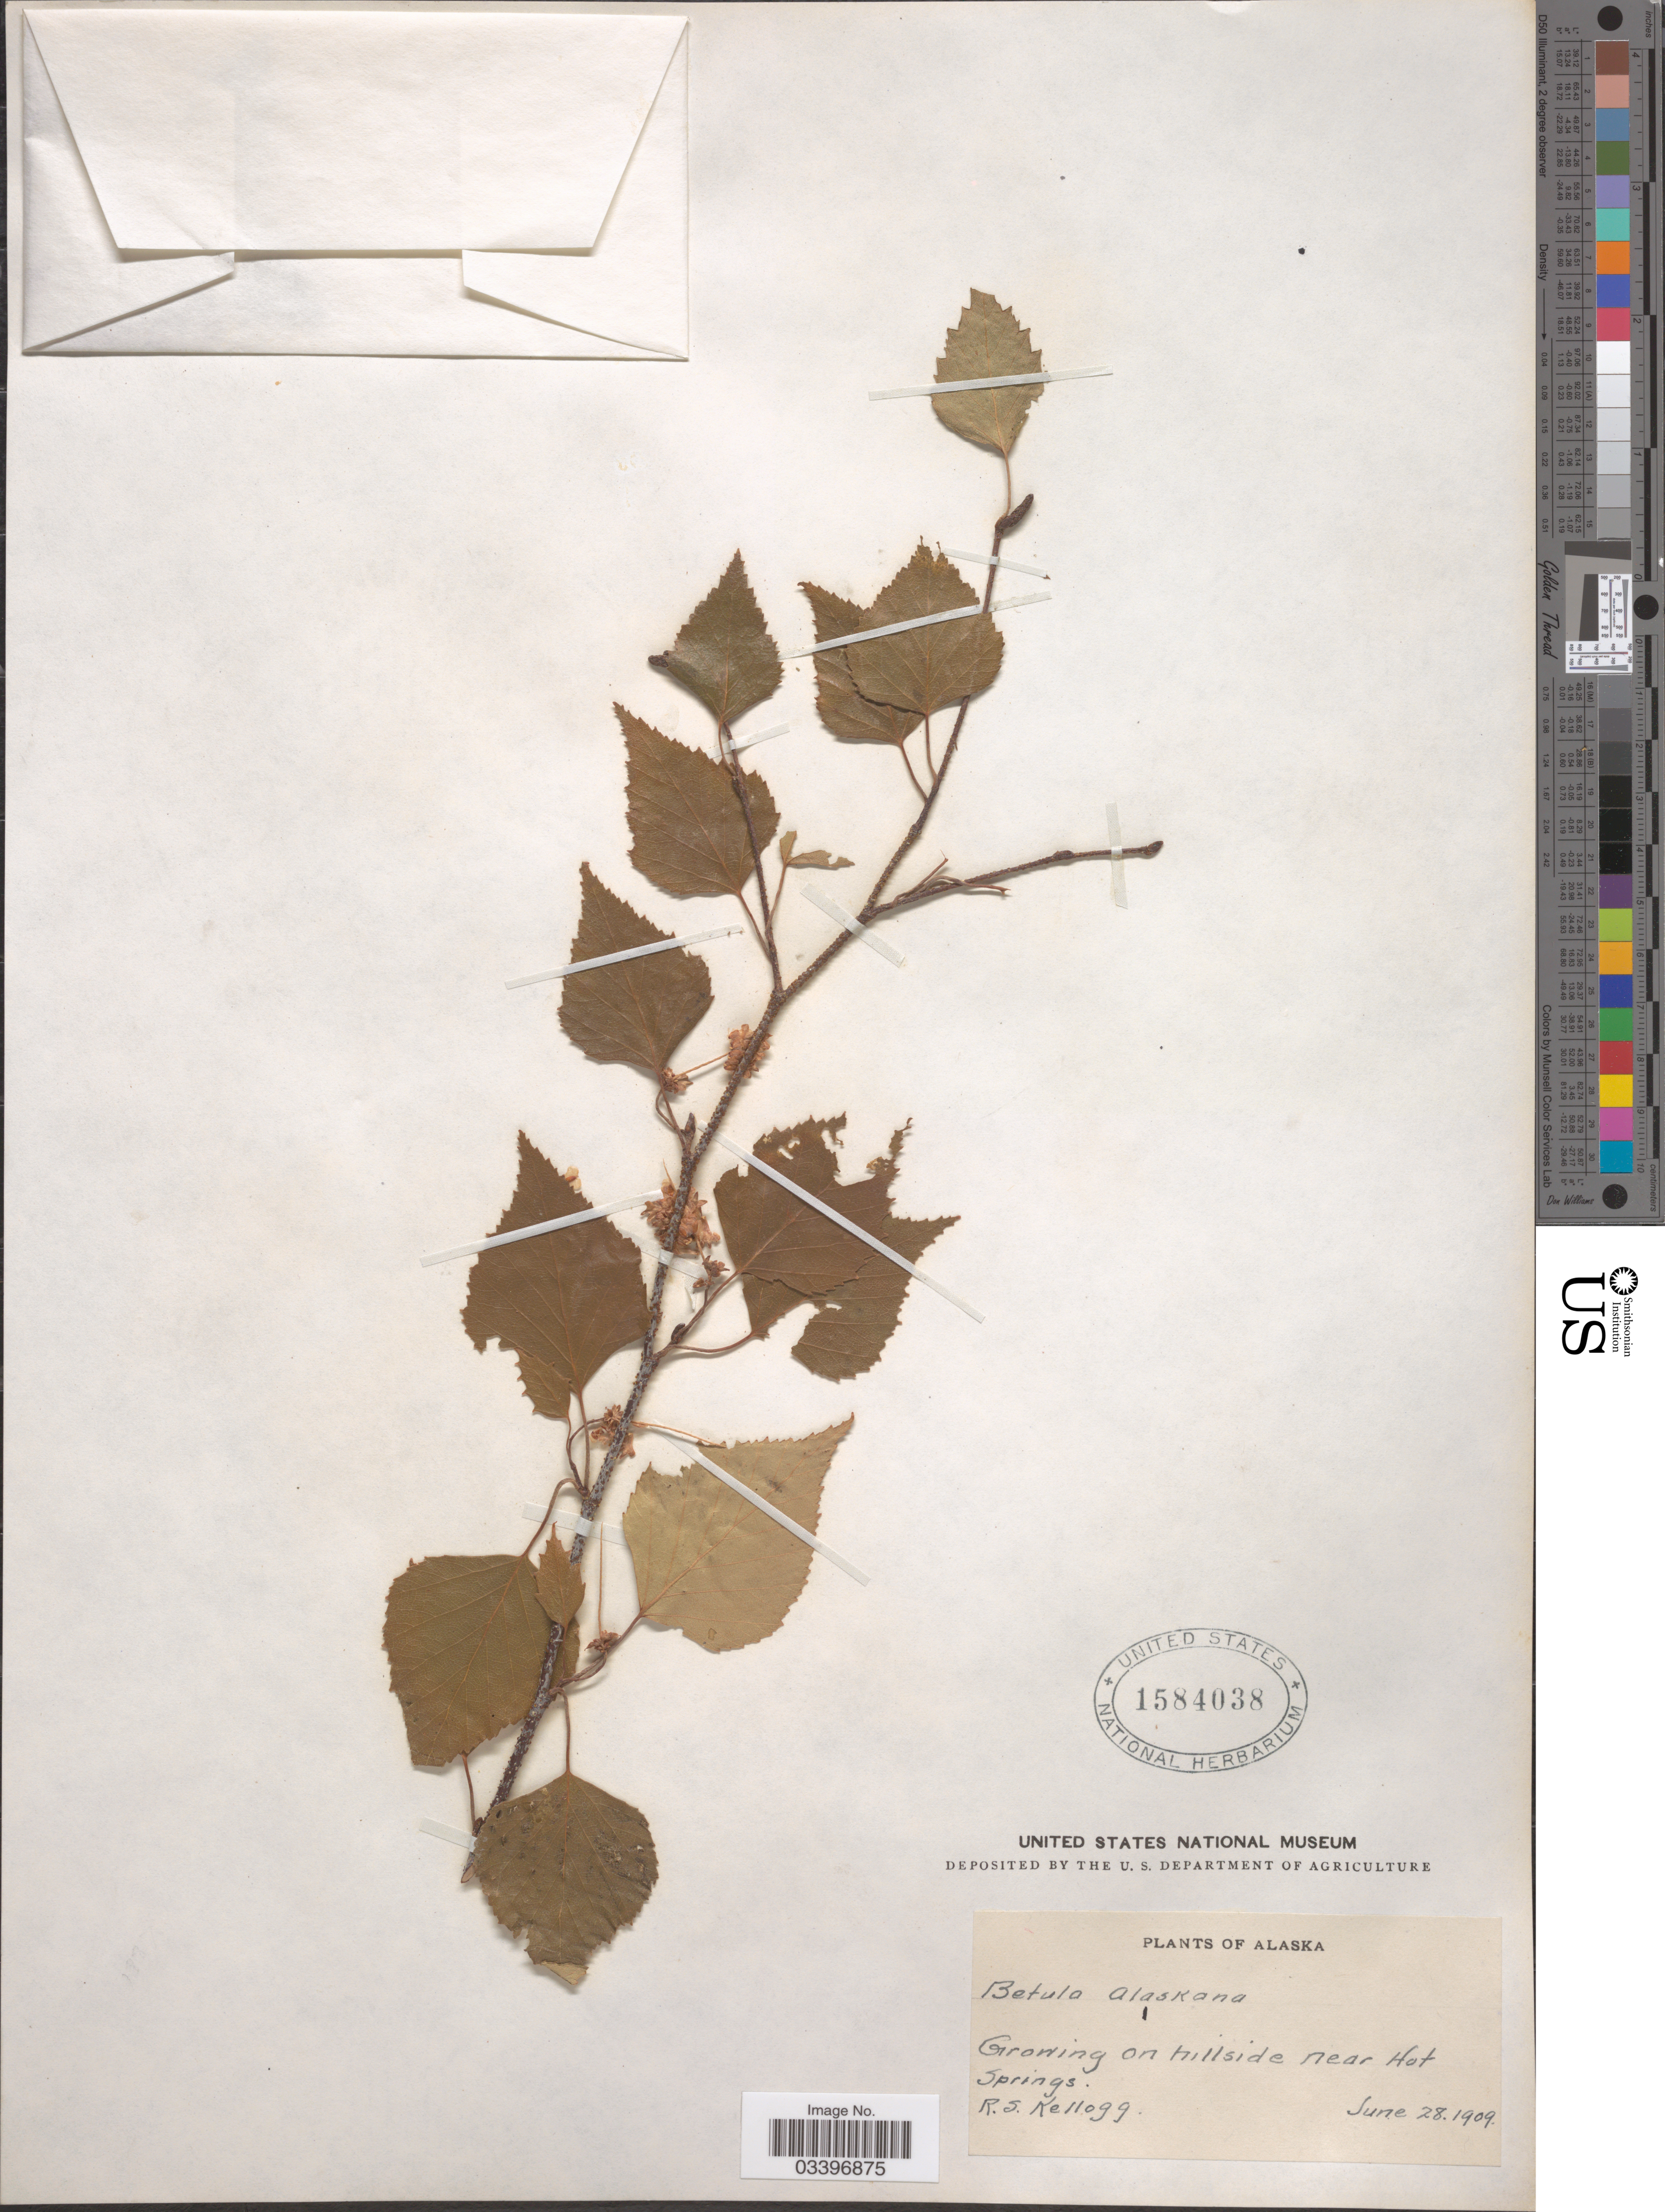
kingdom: Plantae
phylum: Tracheophyta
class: Magnoliopsida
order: Fagales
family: Betulaceae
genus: Betula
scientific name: Betula resinifera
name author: Britton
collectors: R. Kellogg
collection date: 1909-06-28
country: United States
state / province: Alaska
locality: Hillside near Hot Springs.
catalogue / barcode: US 1584038